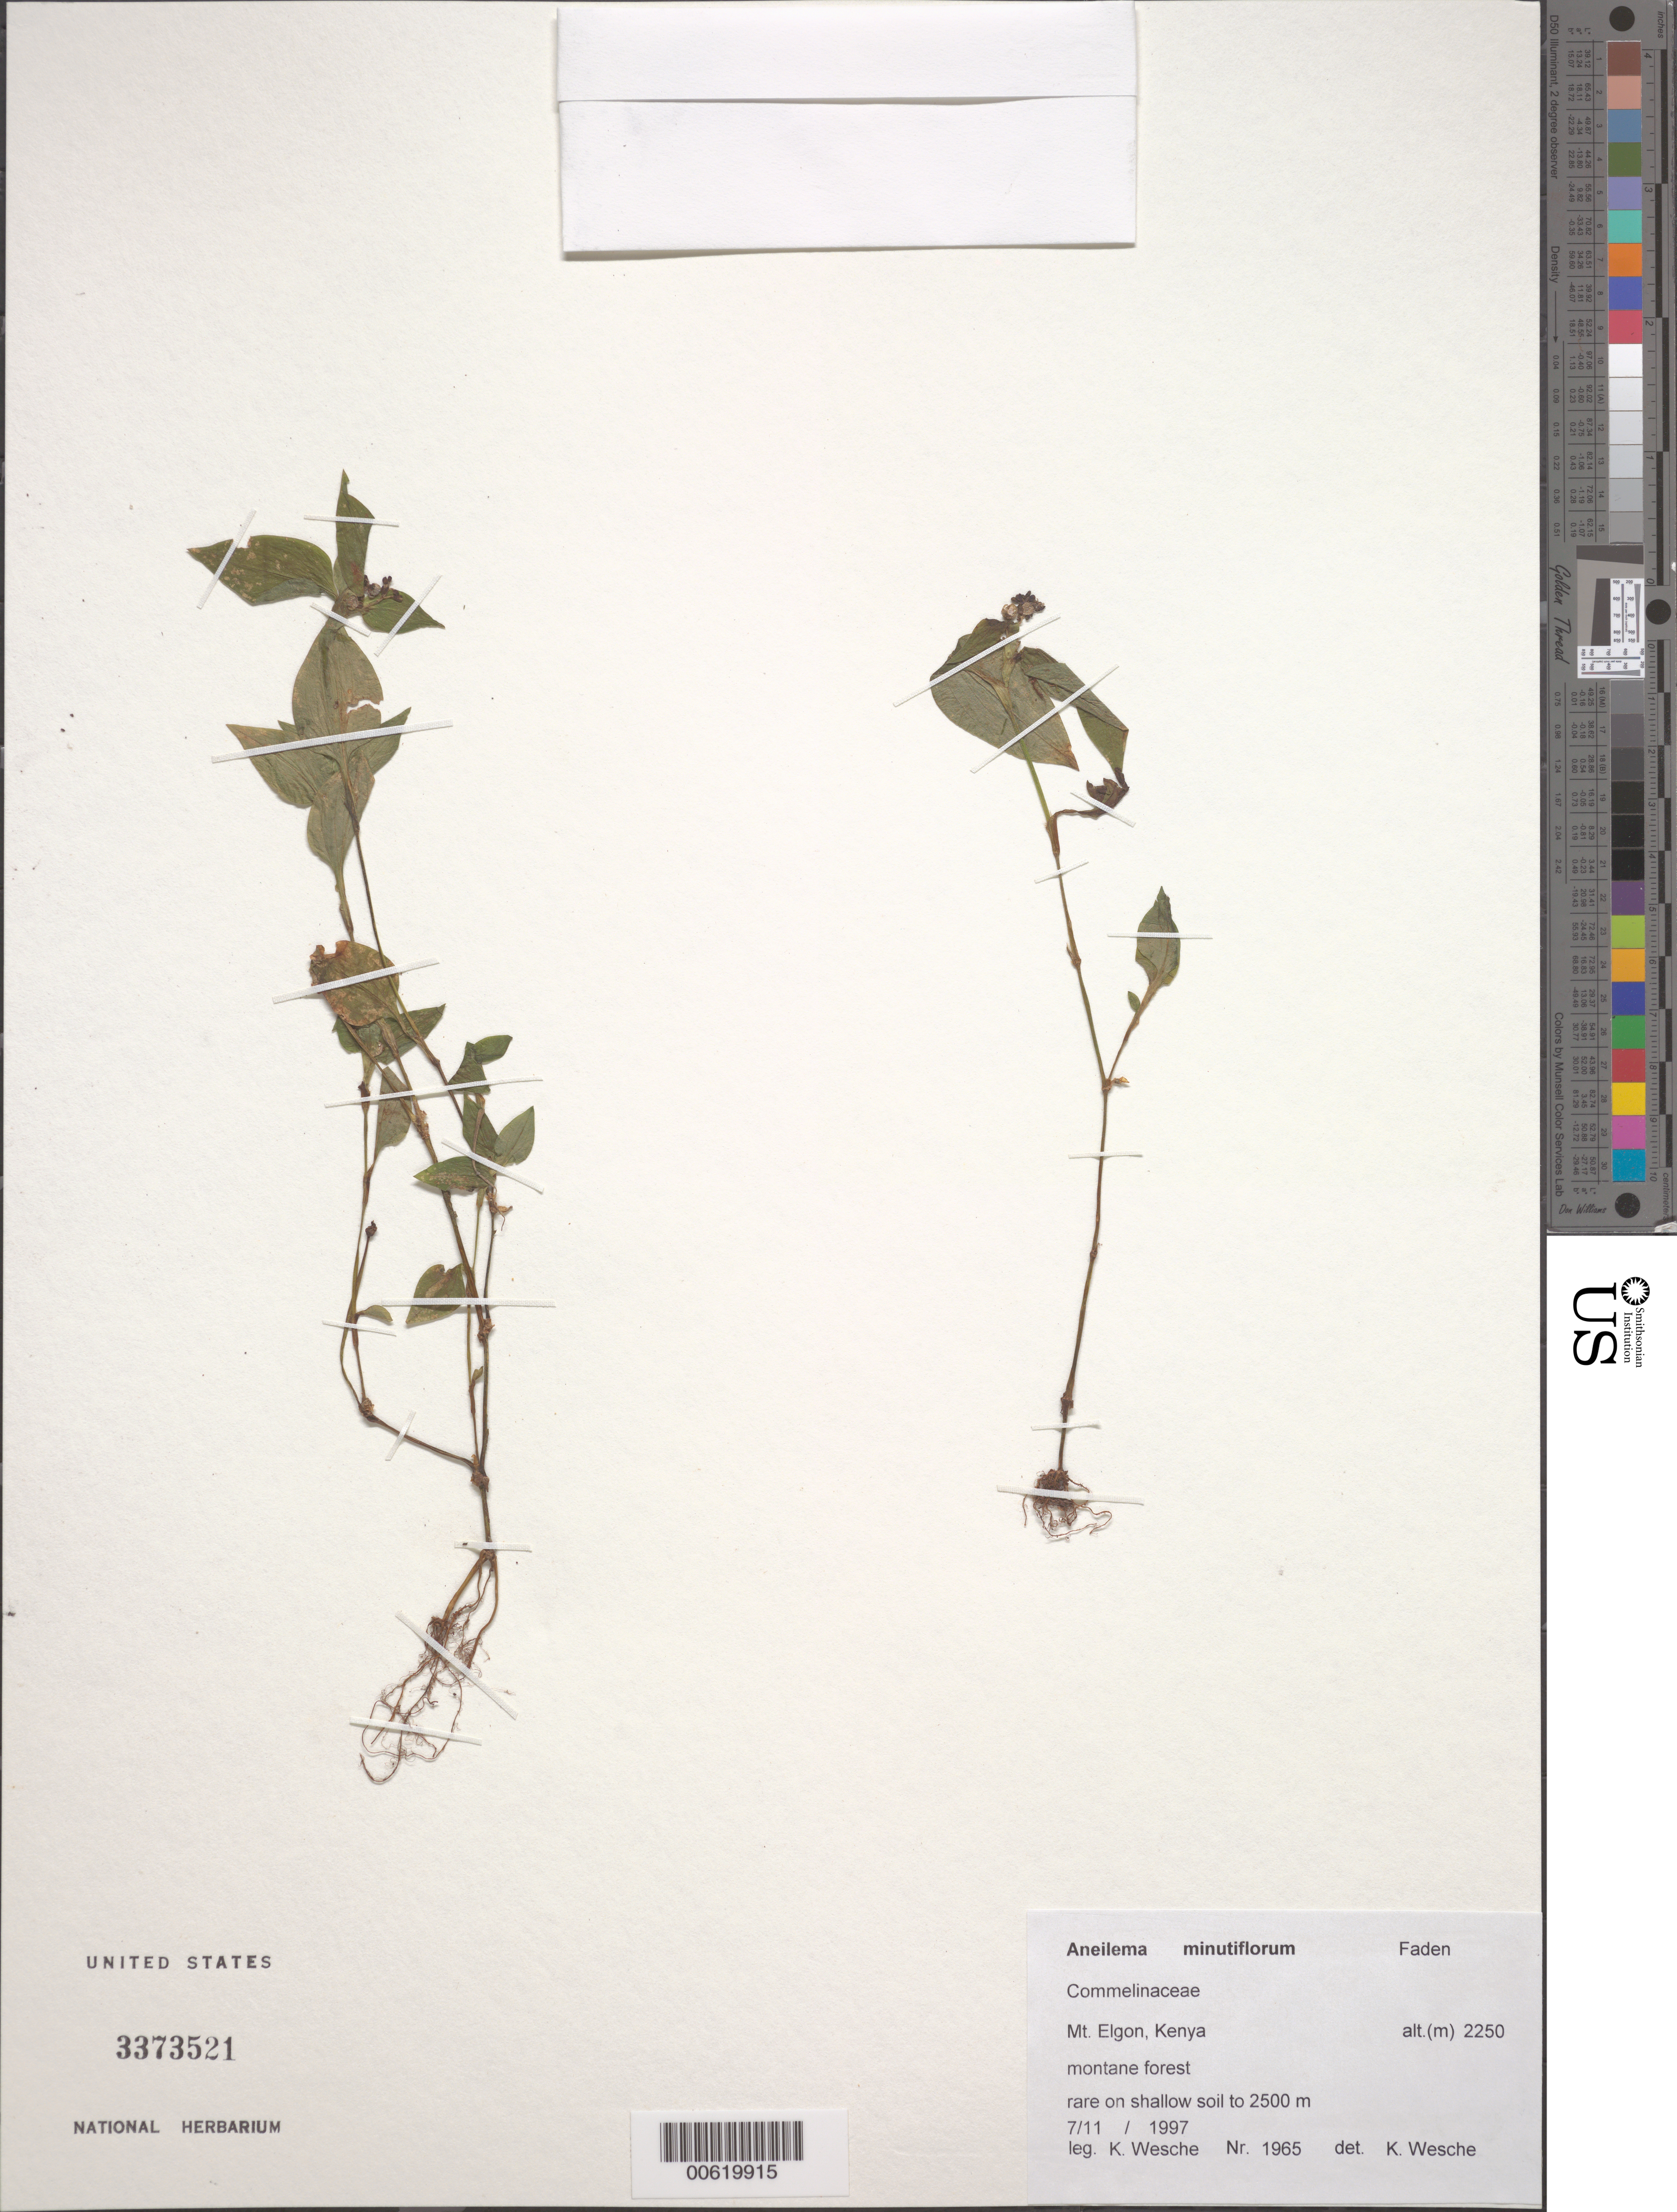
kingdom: Plantae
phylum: Tracheophyta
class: Liliopsida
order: Commelinales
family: Commelinaceae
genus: Aneilema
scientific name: Aneilema minutiflorum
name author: Faden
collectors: K. Wesche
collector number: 1965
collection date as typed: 07 Nov 1997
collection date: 1997-11-07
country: Kenya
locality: Mt. elgon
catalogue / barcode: US 3373521